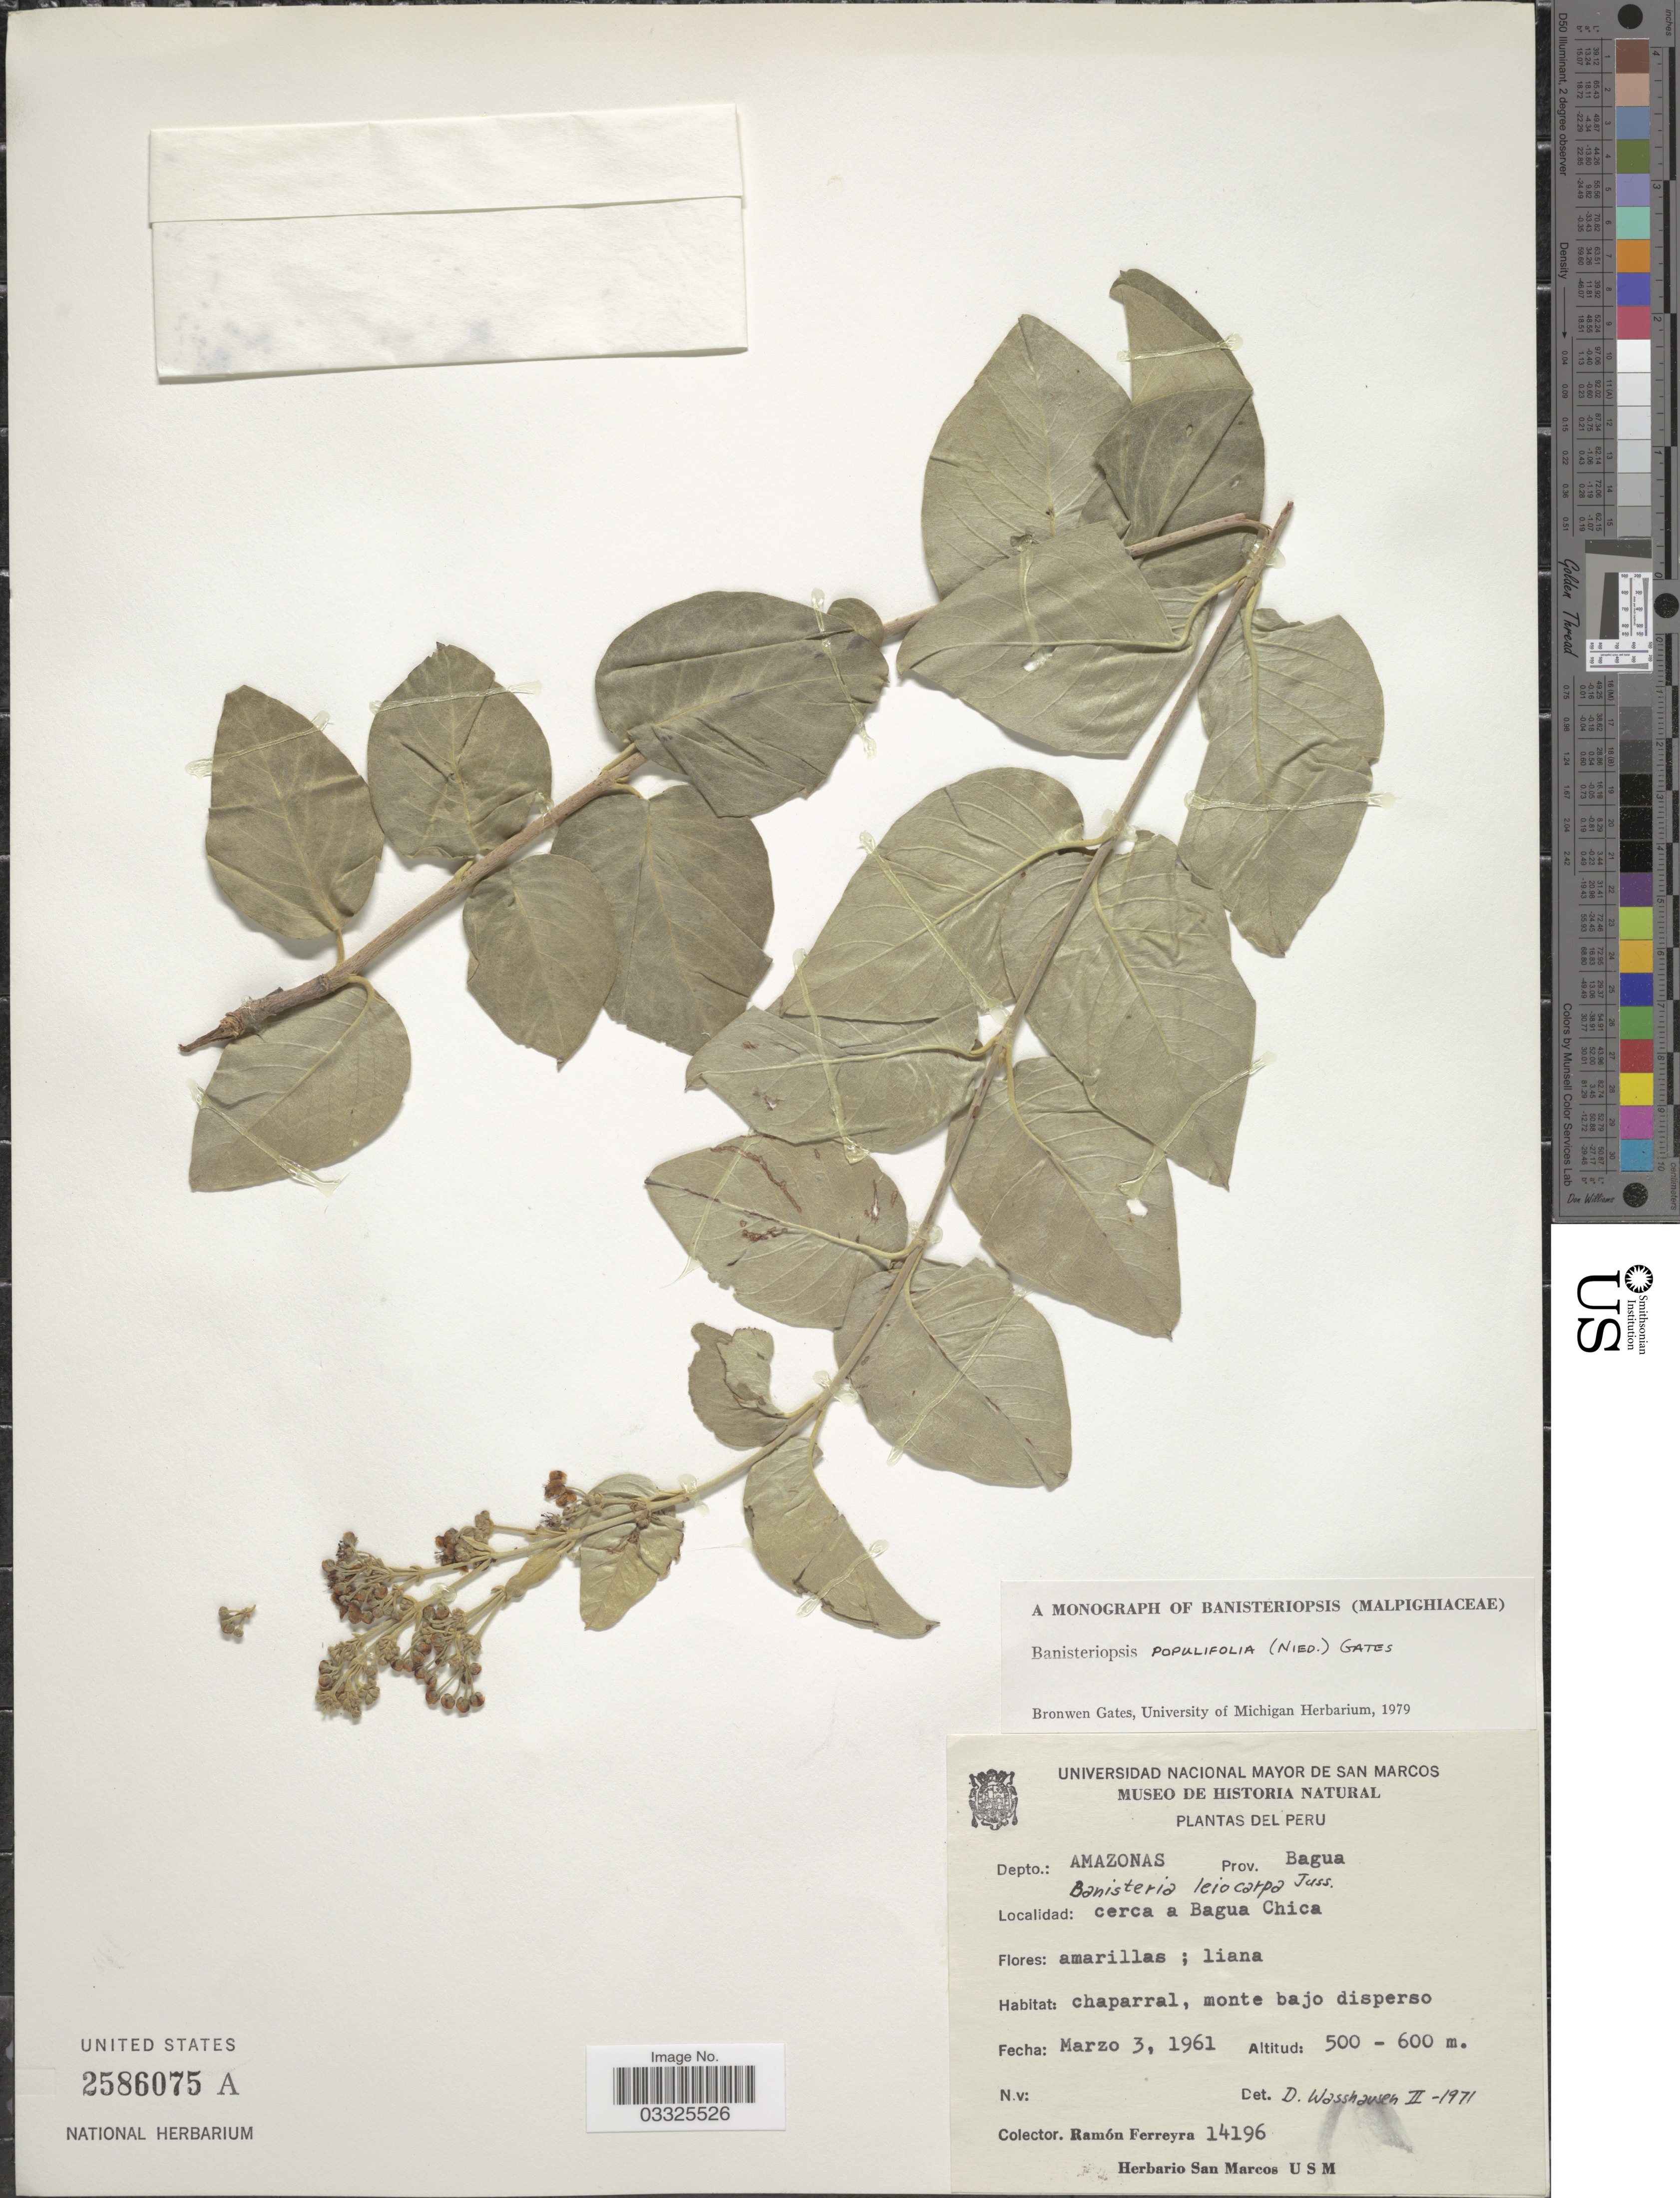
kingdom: Plantae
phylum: Tracheophyta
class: Magnoliopsida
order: Malpighiales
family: Malpighiaceae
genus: Banisteriopsis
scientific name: Banisteriopsis populifolia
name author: (Nied.) B. Gates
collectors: R. A. Ferreyra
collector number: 14196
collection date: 1961-03-03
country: Peru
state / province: Amazonas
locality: Depto. Amazonas, Prov. Bagua. Cerca a Bagua Chica.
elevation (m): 500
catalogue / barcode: US 2586075A